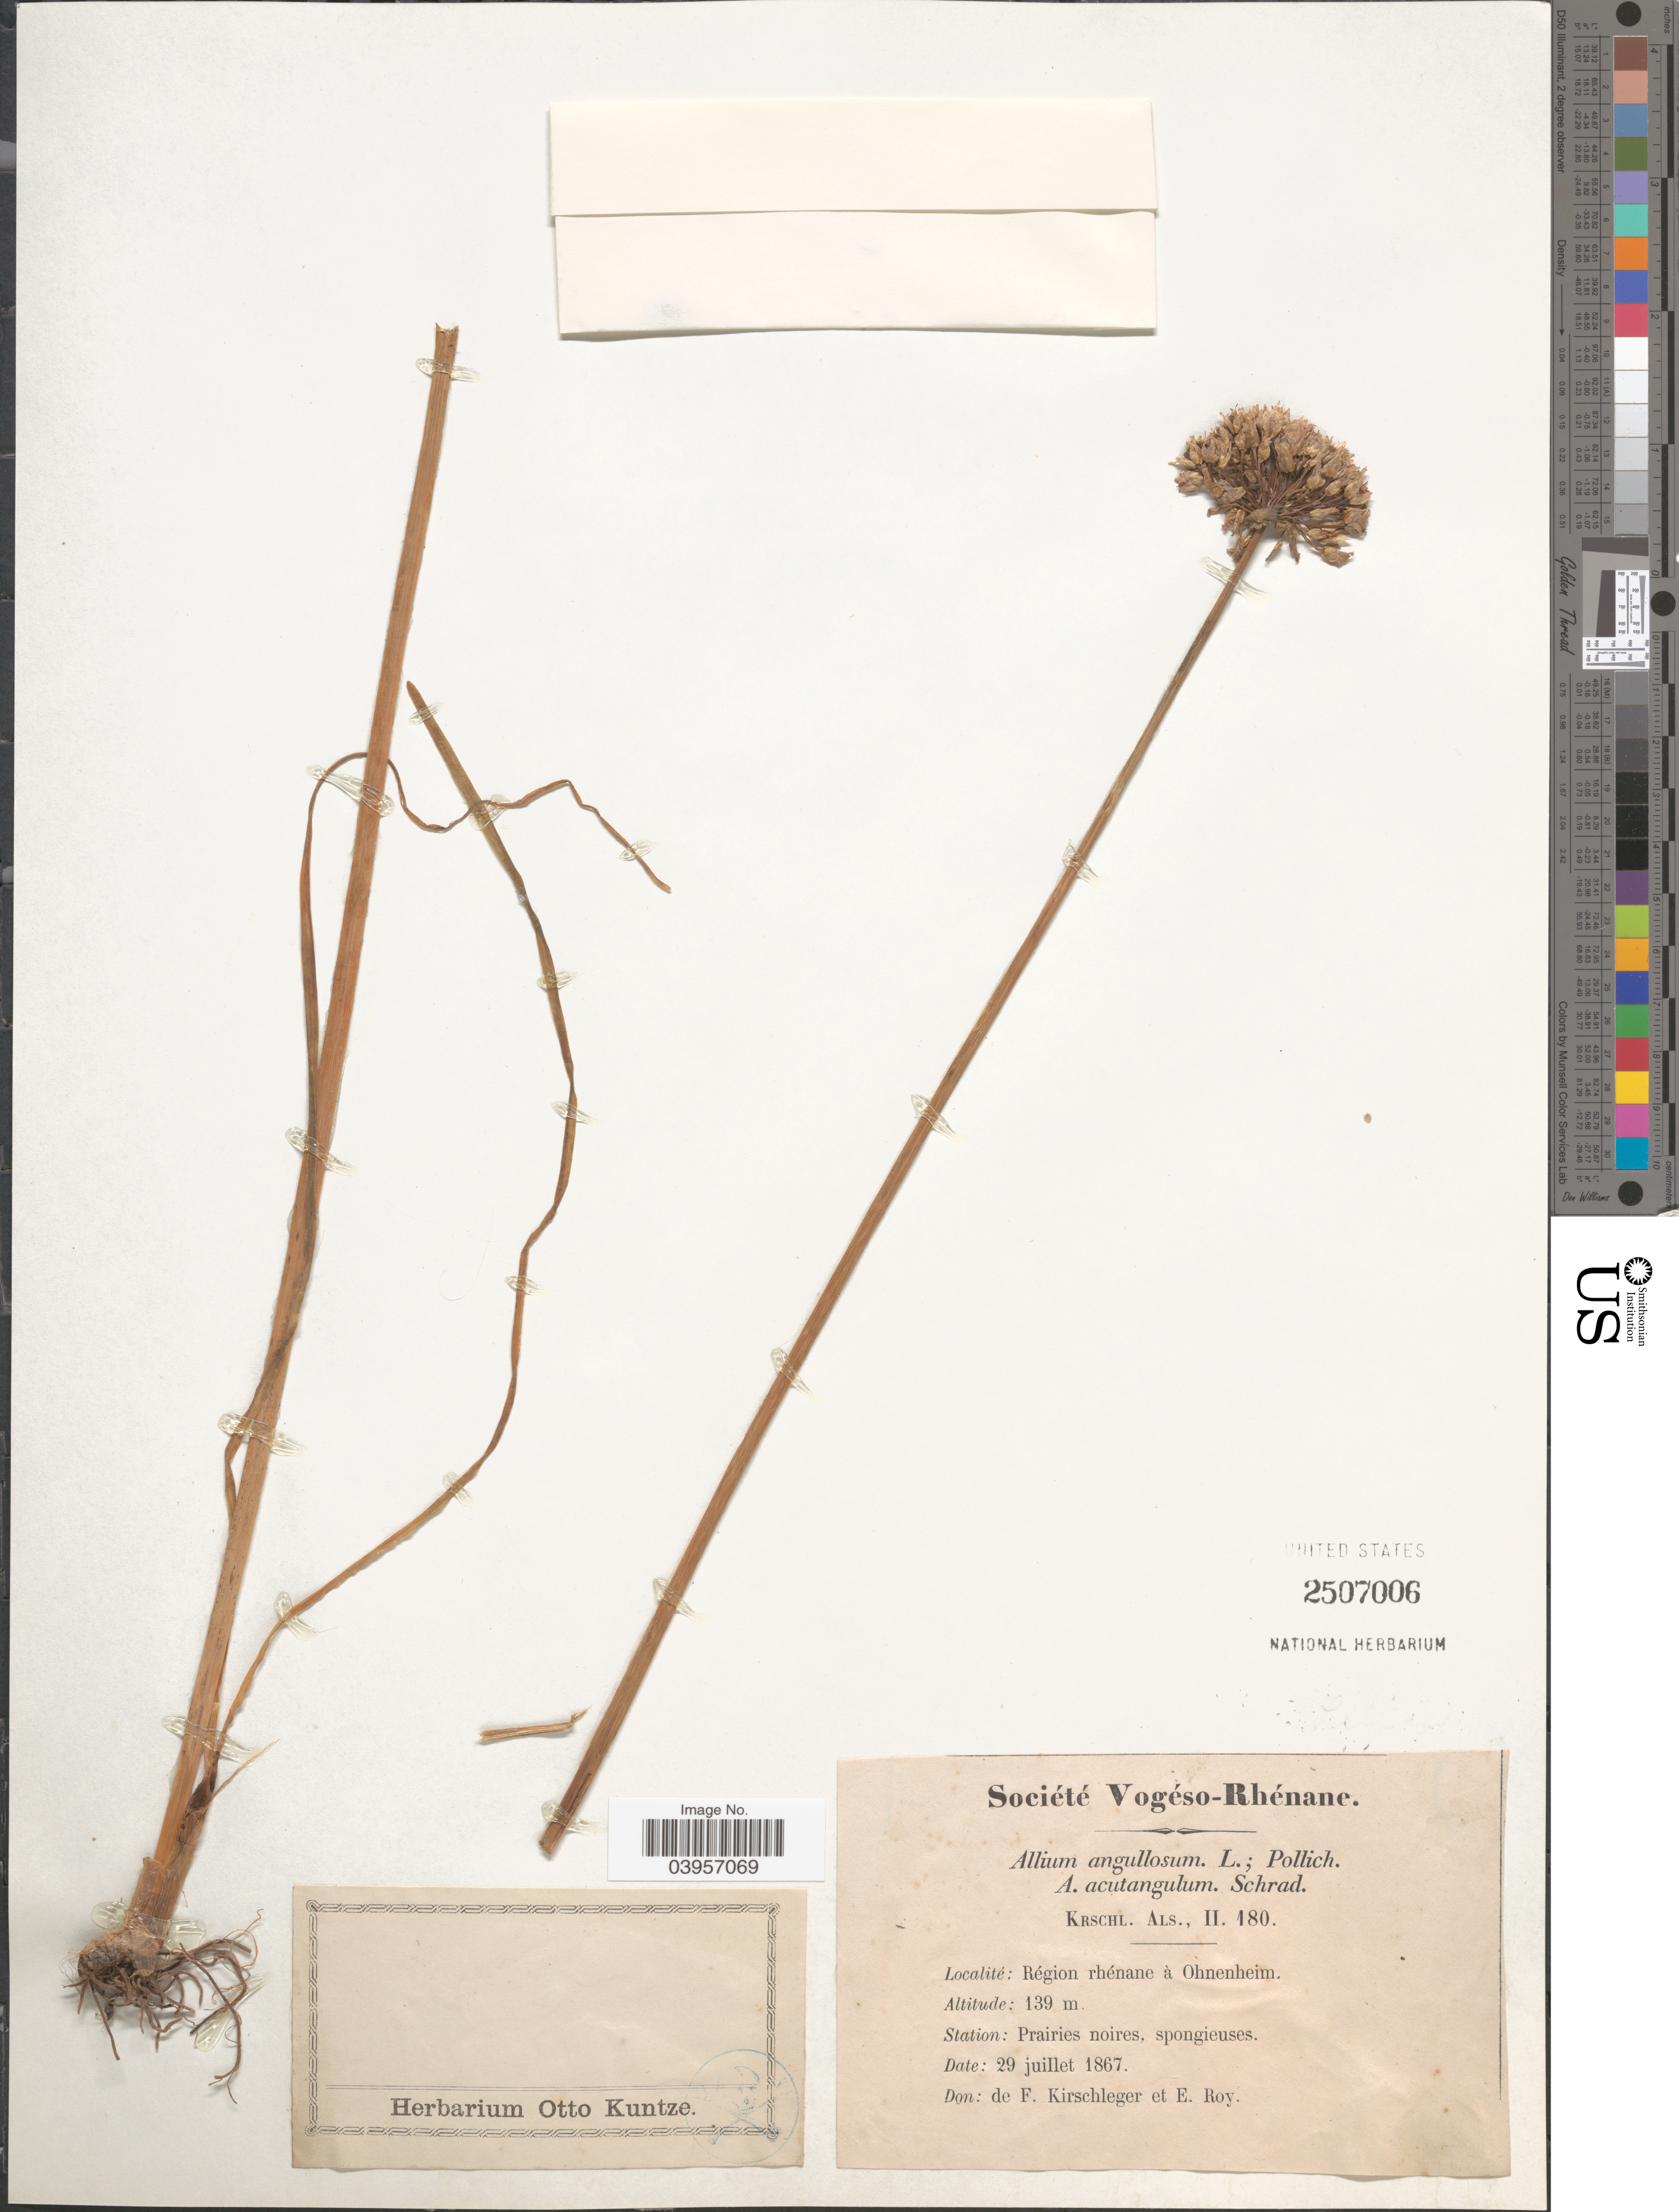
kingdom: Plantae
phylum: Tracheophyta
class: Liliopsida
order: Asparagales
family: Amaryllidaceae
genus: Allium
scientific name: Allium angulosum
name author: L.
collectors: F. Kirschleger & E. Roy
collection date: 1867-07-29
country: France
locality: Société Vogéso- Rhénane. Région rhénane à Ohnenheim.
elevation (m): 139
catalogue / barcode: US 2507006